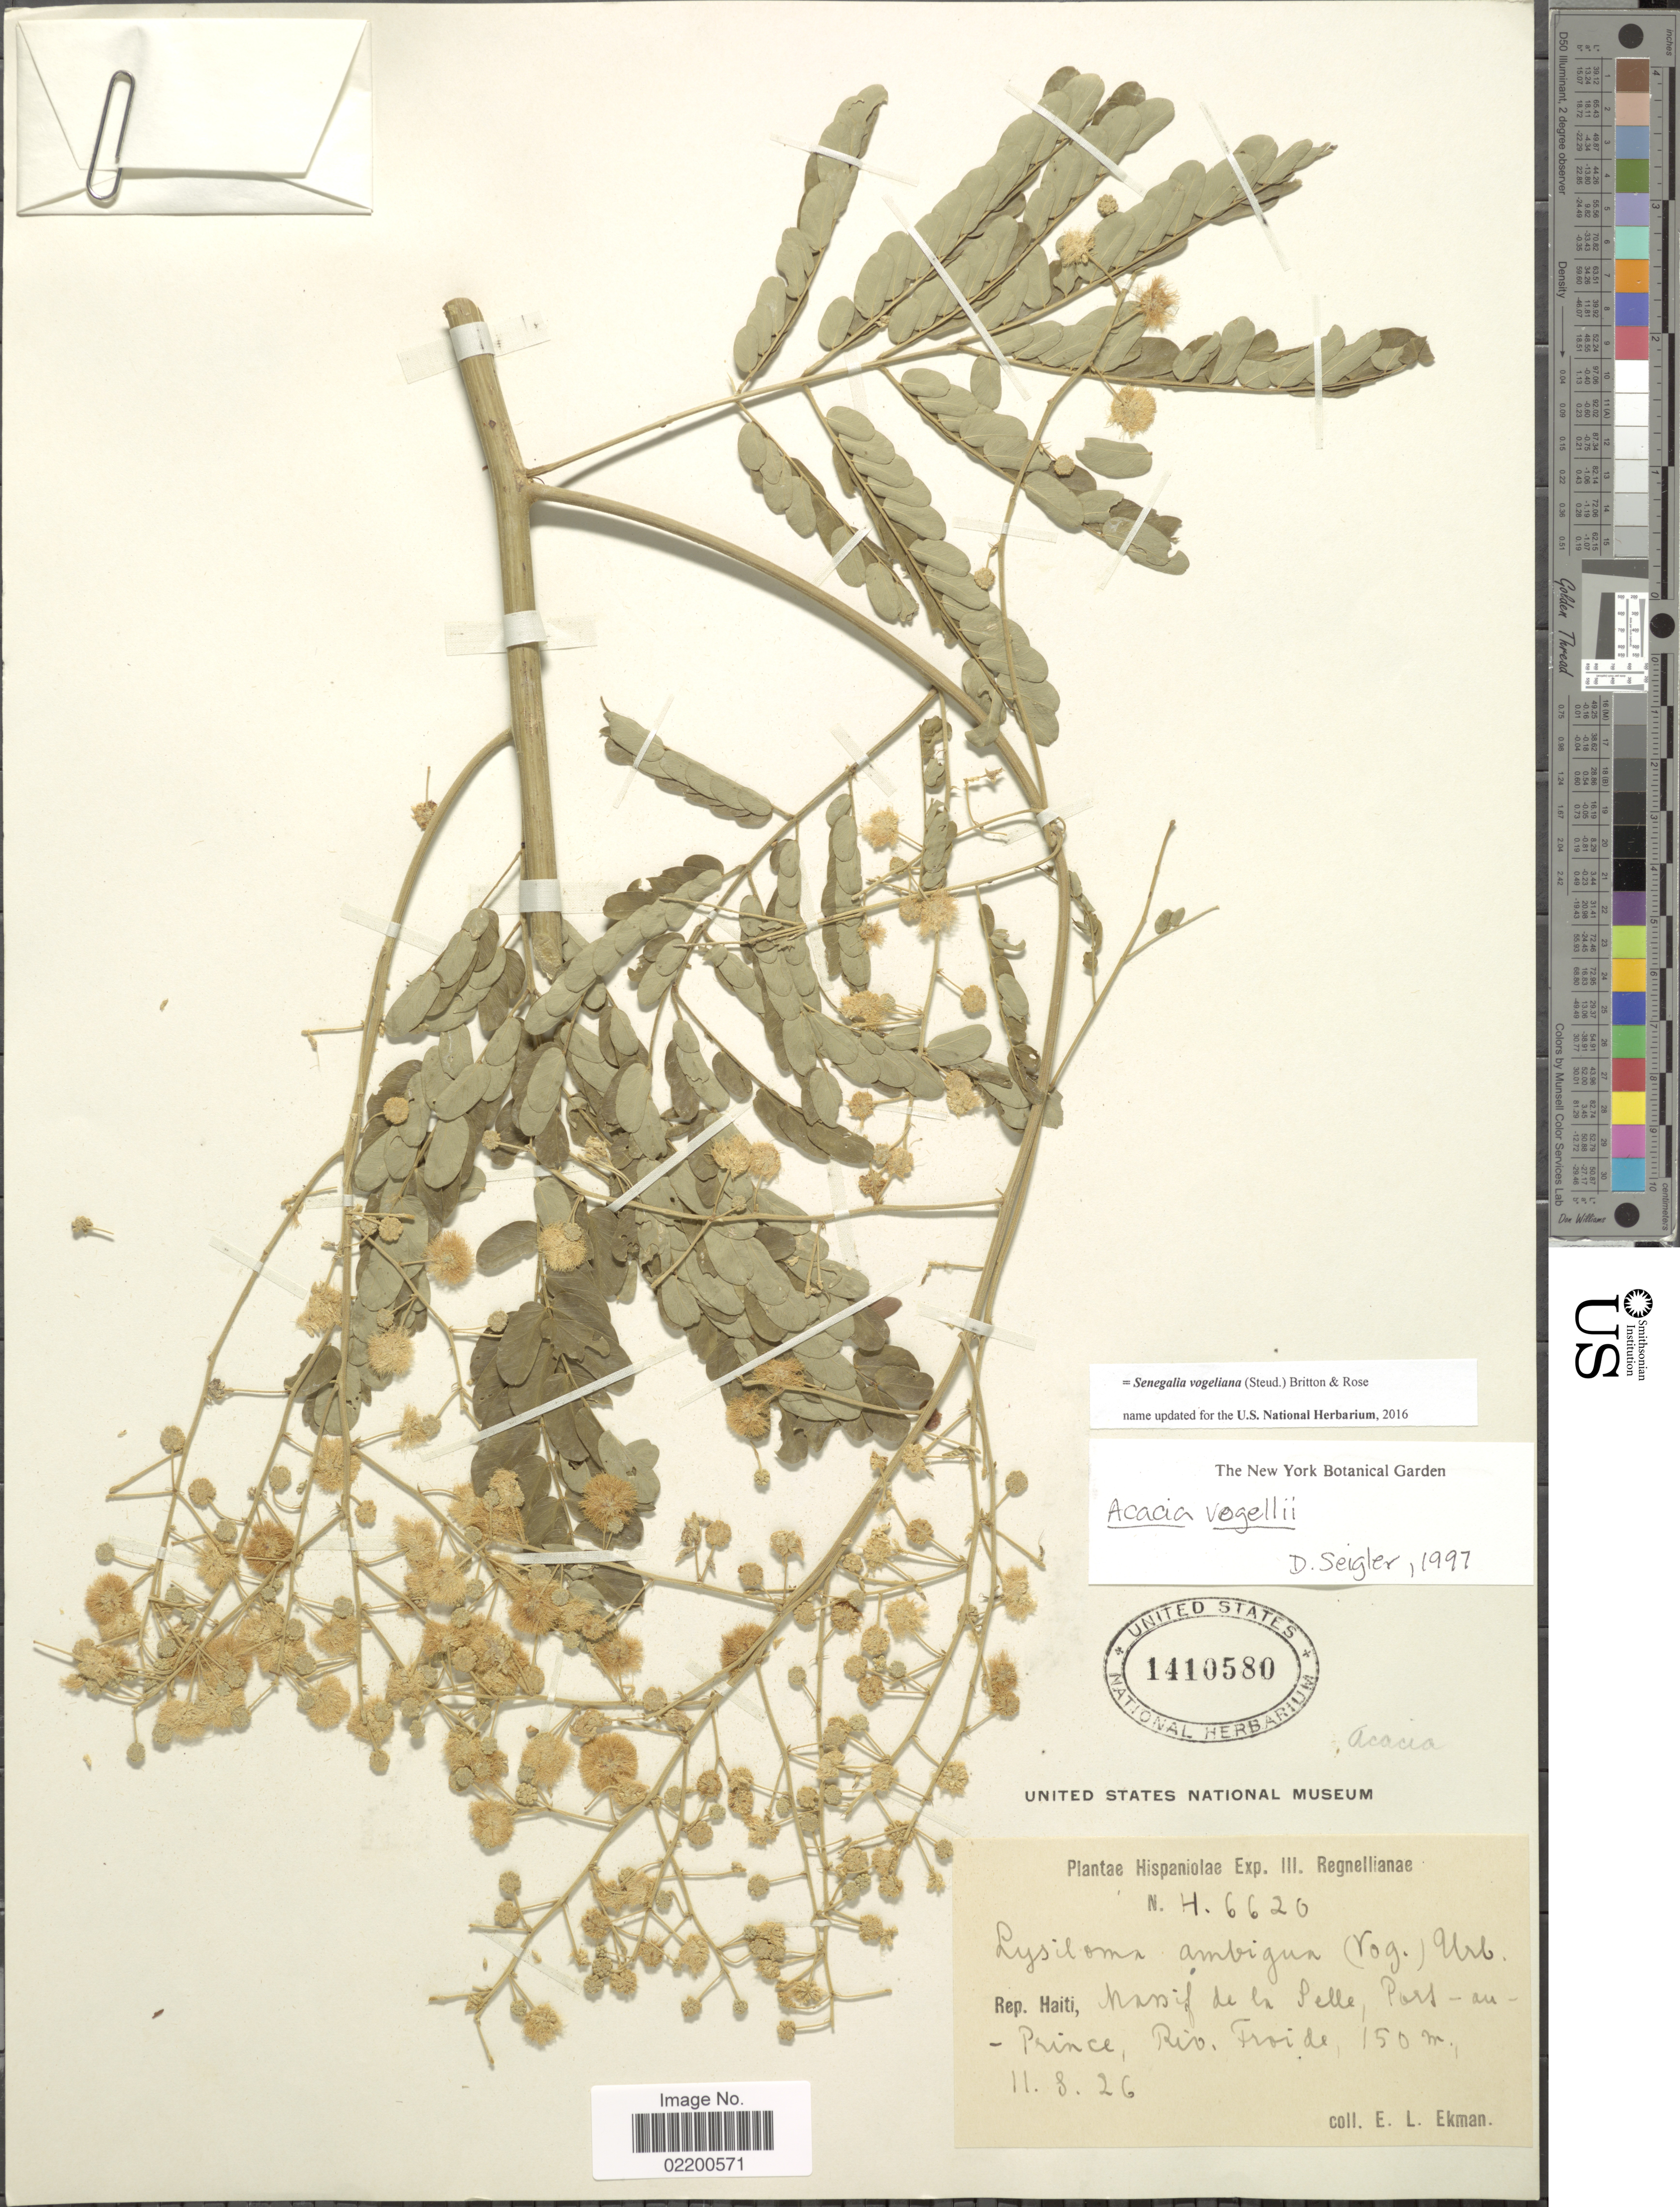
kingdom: Plantae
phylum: Tracheophyta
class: Magnoliopsida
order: Fabales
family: Fabaceae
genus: Parasenegalia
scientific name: Parasenegalia vogeliana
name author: (Steud.) Seigler & Ebinger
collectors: E. L. Ekman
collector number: H. 6620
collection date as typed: Transcribed d/m/y: 11/8/26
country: Haiti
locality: Rep. Haiti, Massif de la Selle, Pors au Prince, Rio Froide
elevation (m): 150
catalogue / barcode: US 1410580